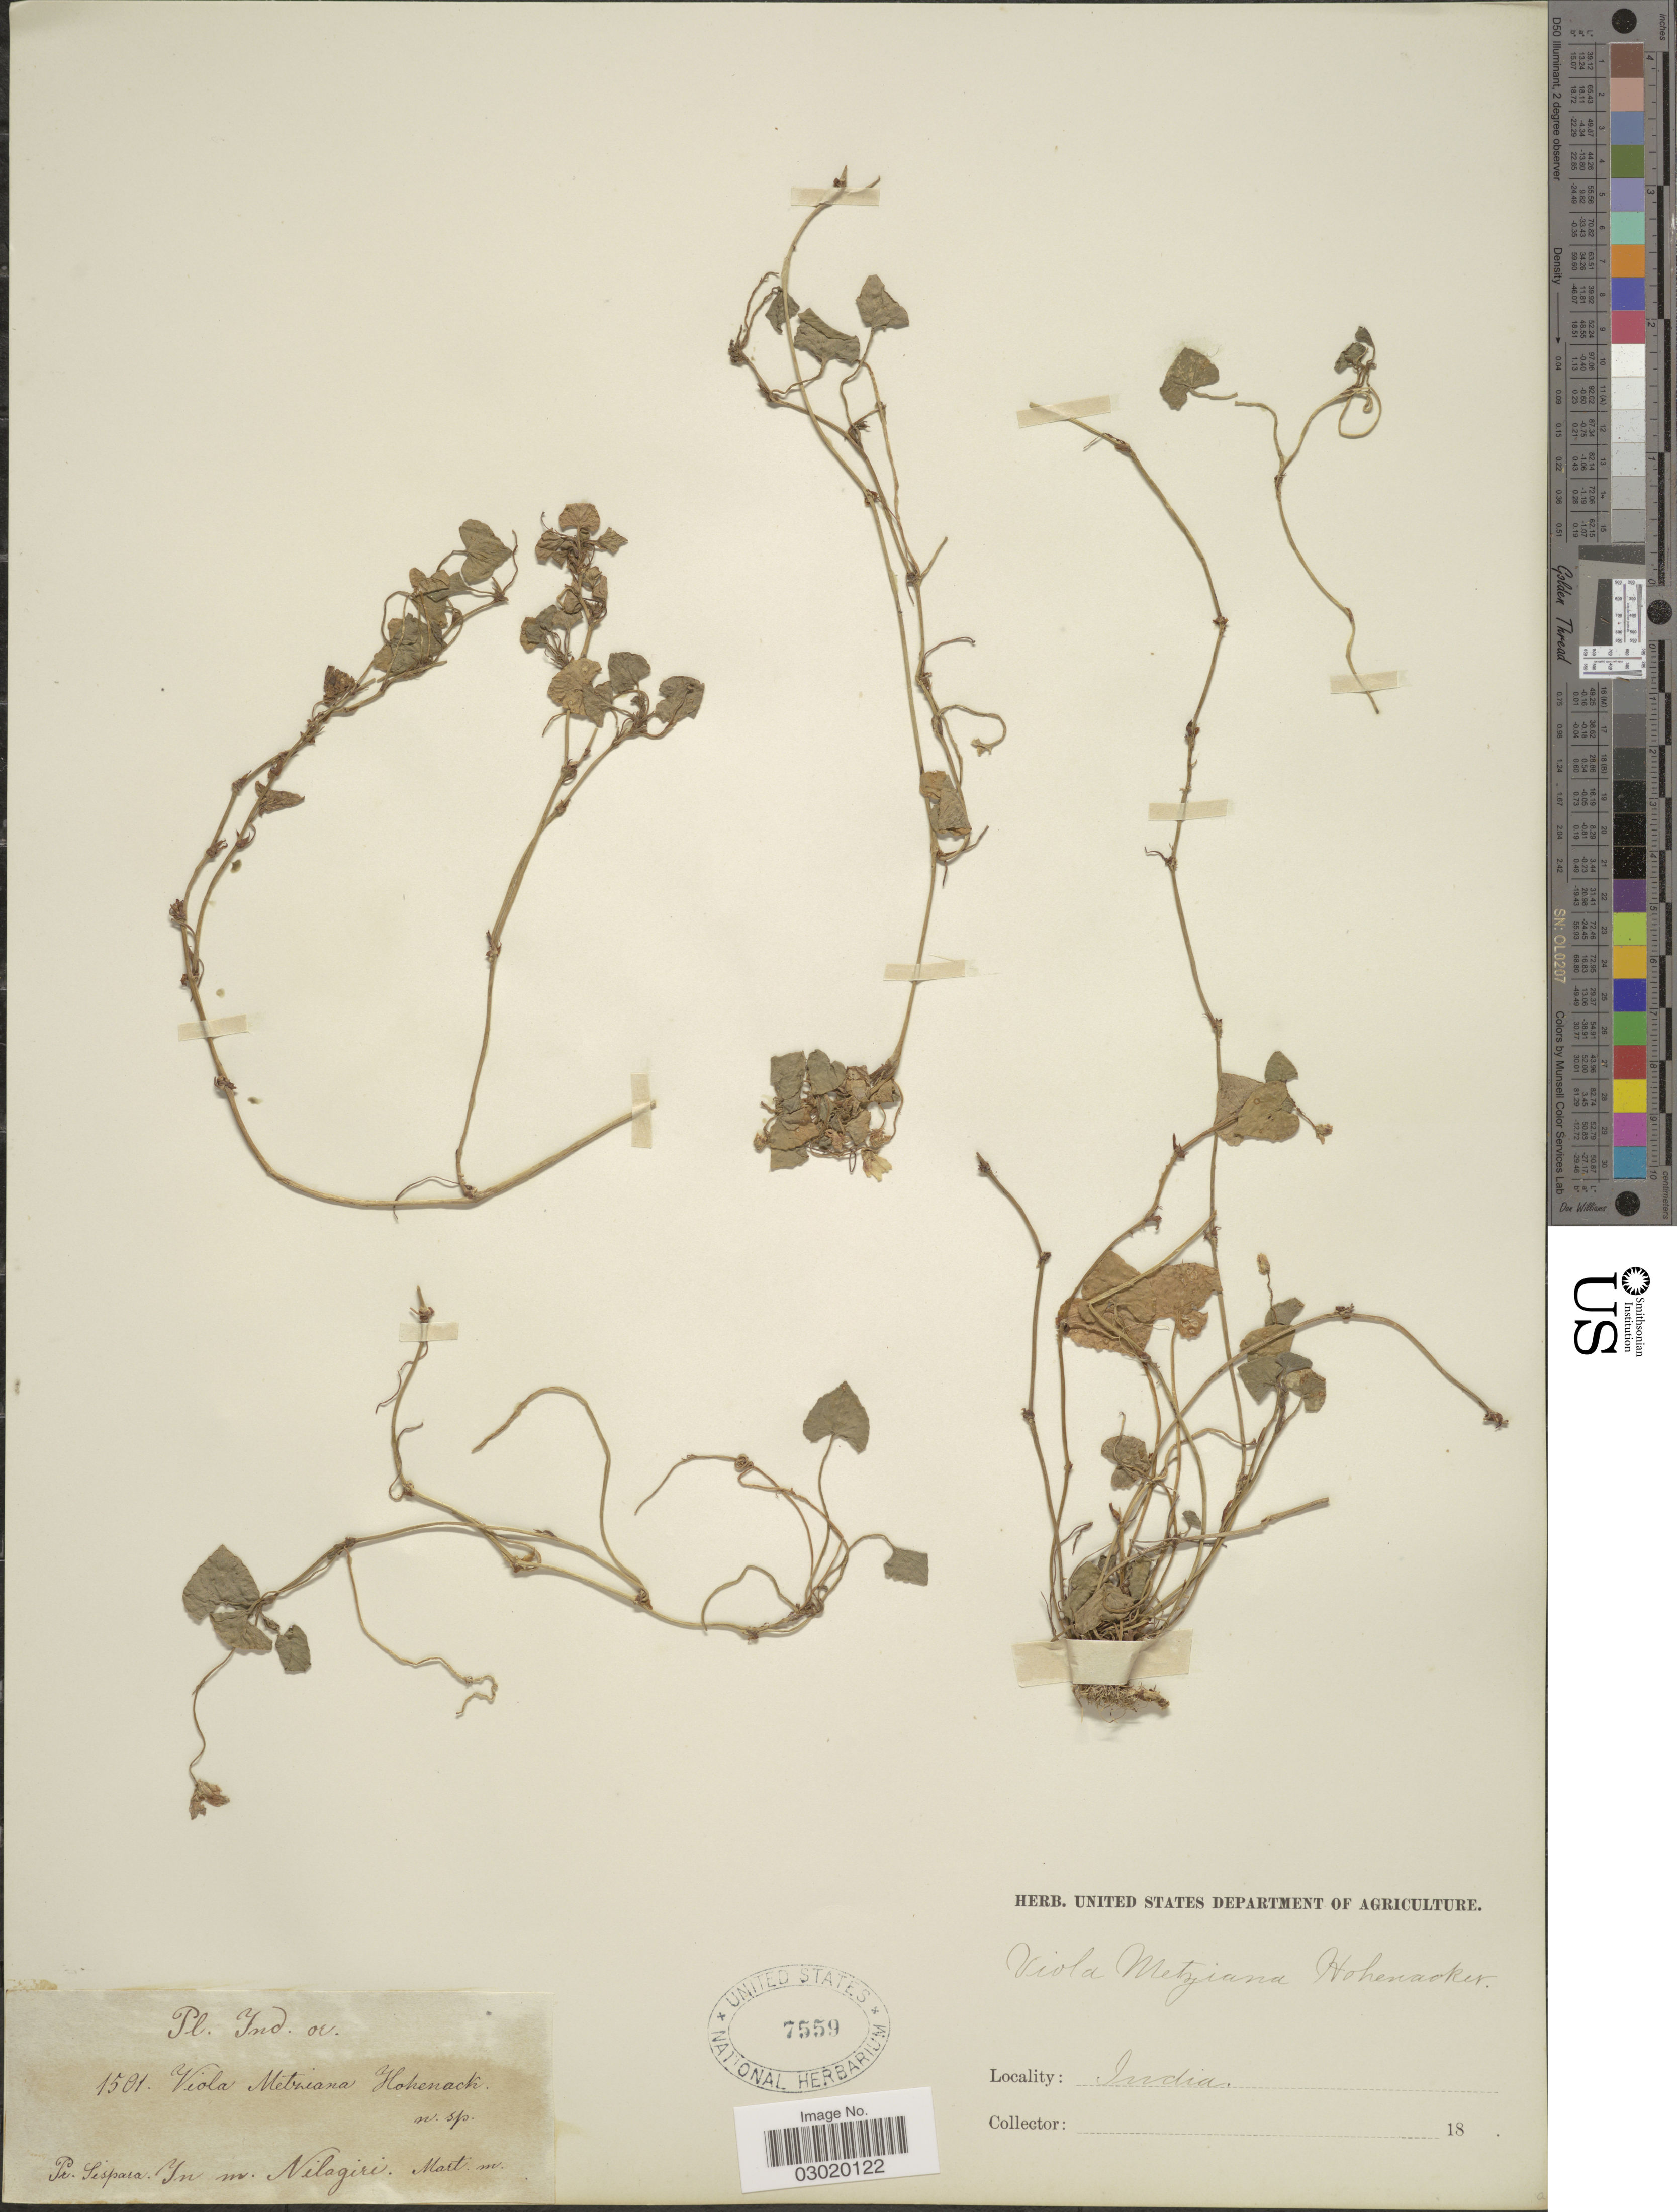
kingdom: Plantae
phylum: Tracheophyta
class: Magnoliopsida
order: Malpighiales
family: Violaceae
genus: Viola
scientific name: Viola metziana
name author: Hohen. ex Hook. f.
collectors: ex herb. U. S. Department of Agriculture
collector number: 1501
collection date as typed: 18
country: India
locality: Pr. Lispata, In m. Nilagiri.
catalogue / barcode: US 7559